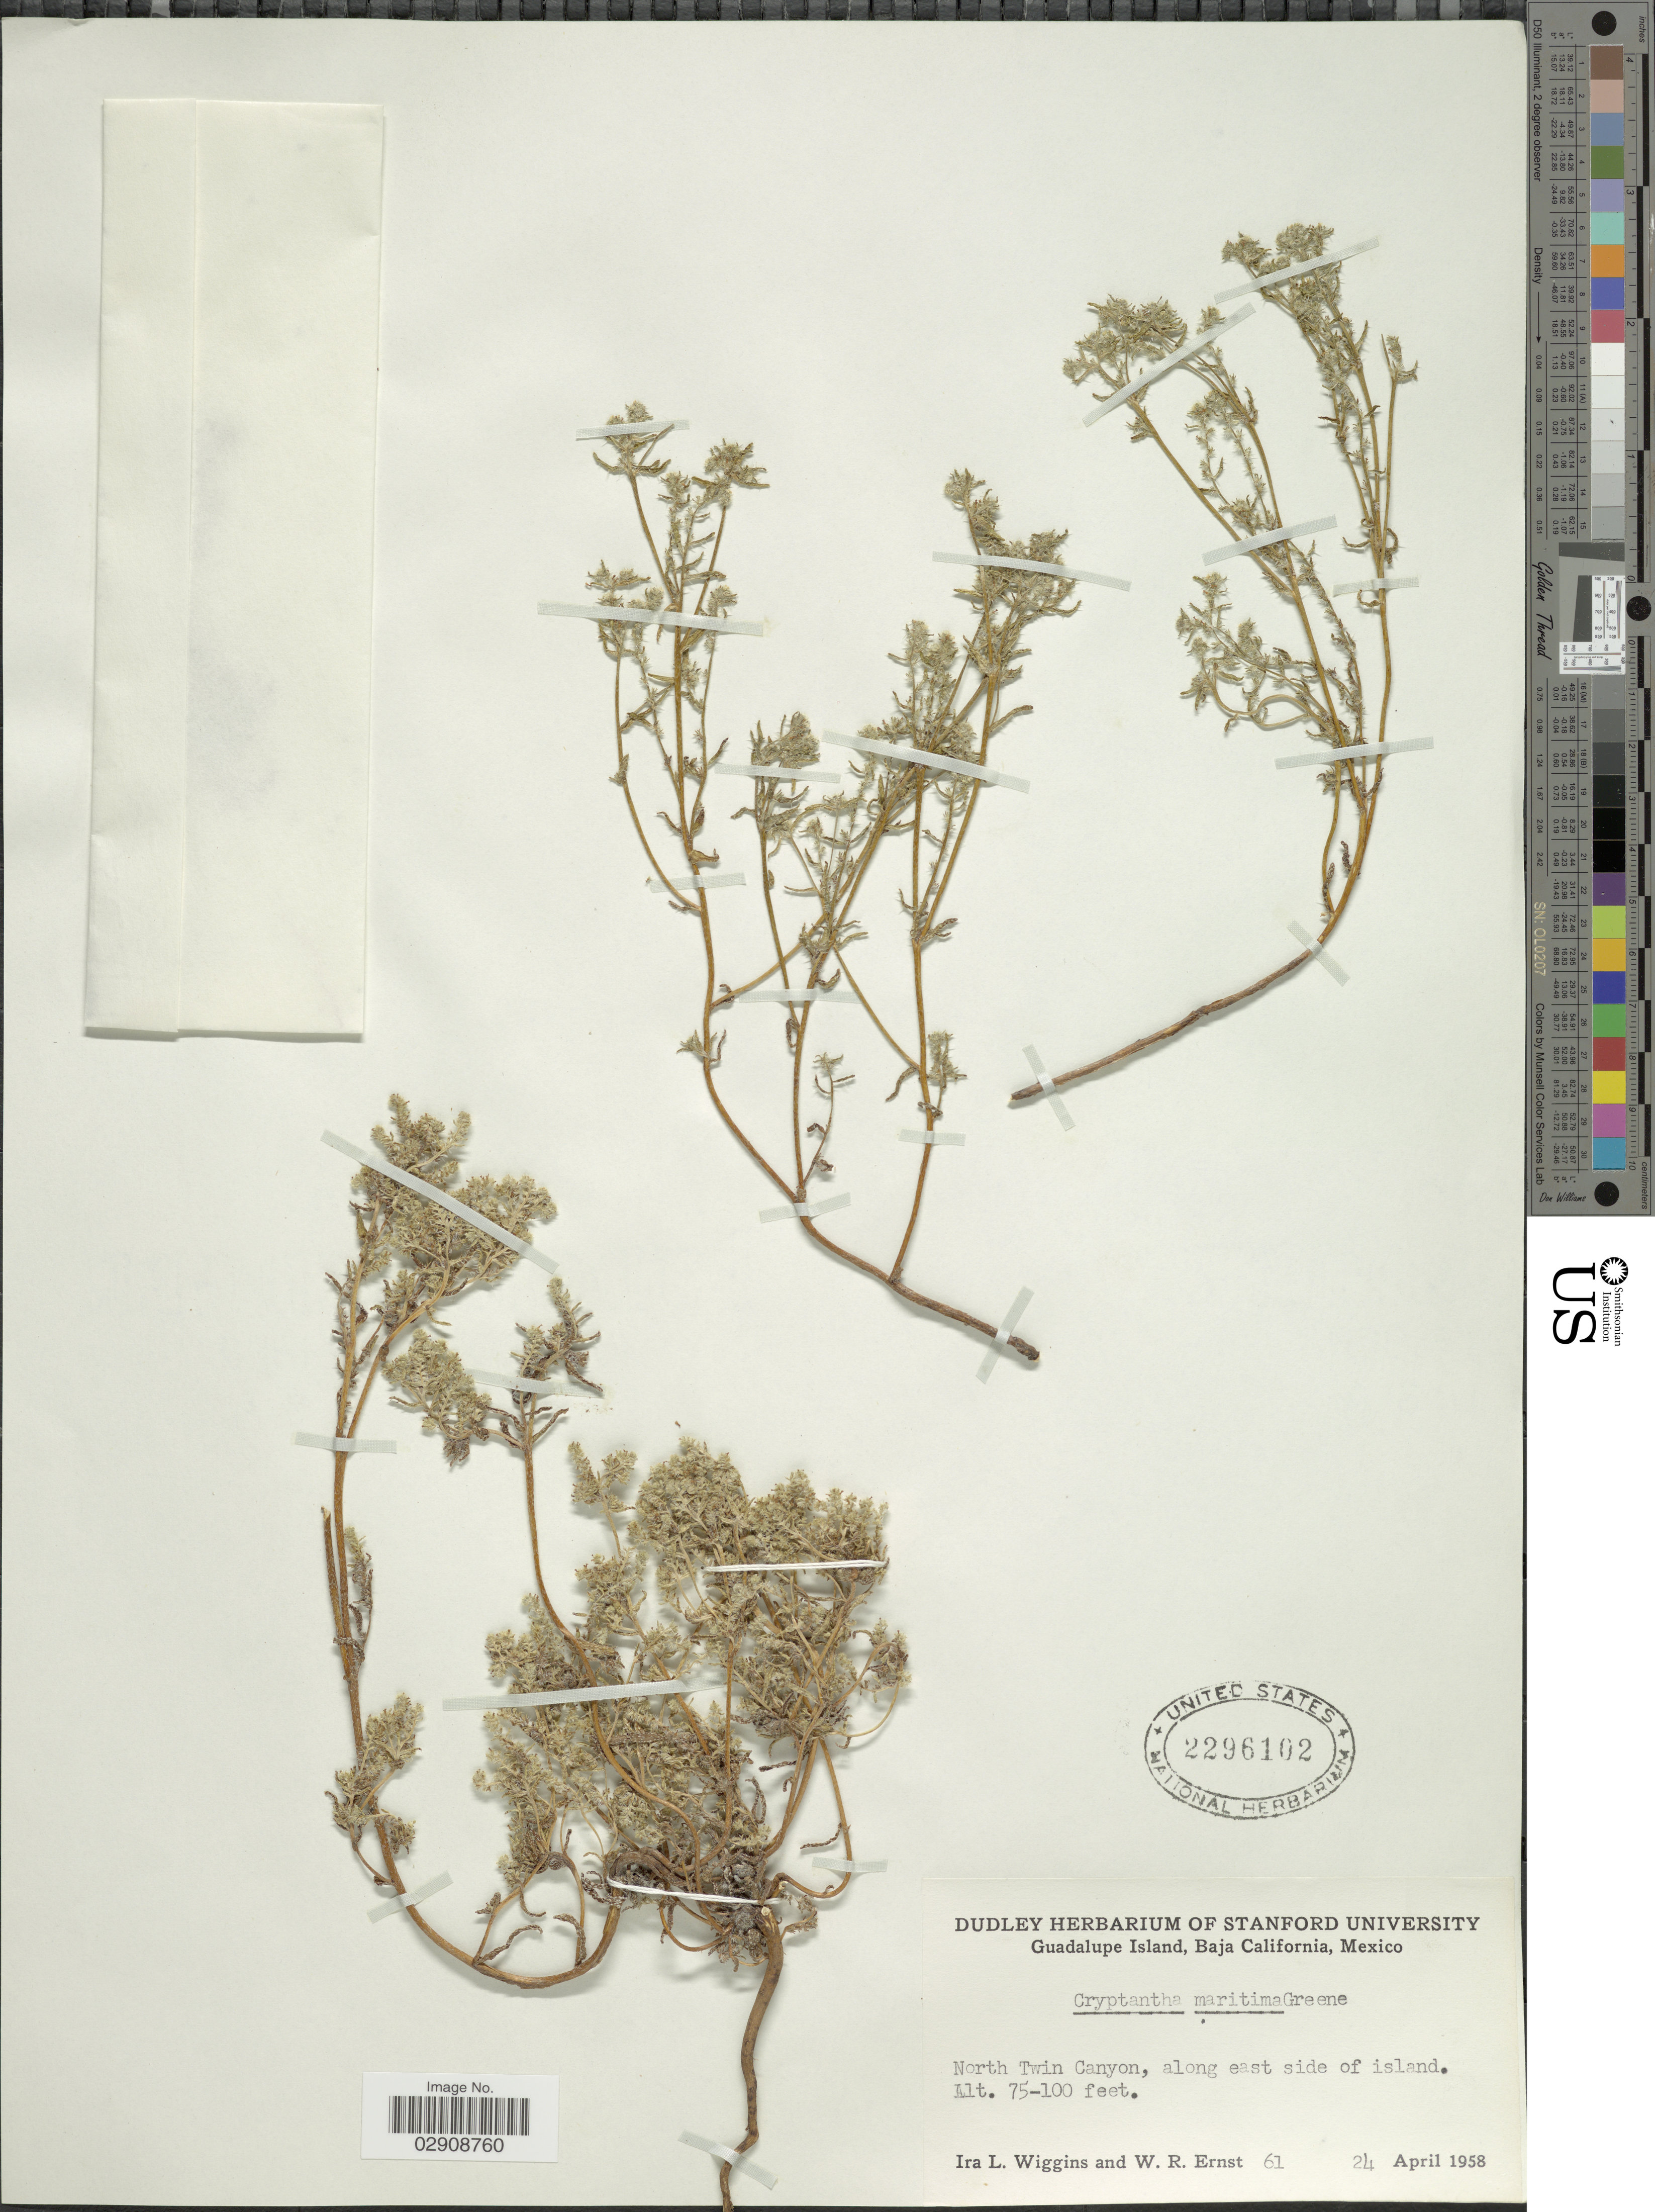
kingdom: Plantae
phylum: Tracheophyta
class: Magnoliopsida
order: Boraginales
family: Boraginaceae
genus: Cryptantha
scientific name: Cryptantha maritima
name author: (Greene) Greene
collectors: I. L. Wiggins & W. R. Ernst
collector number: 61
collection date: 1958-04-24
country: Mexico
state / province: Baja California Norte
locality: Guadalupe Island. North Twin Canyon, along east side of island.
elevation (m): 23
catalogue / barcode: US 2296102